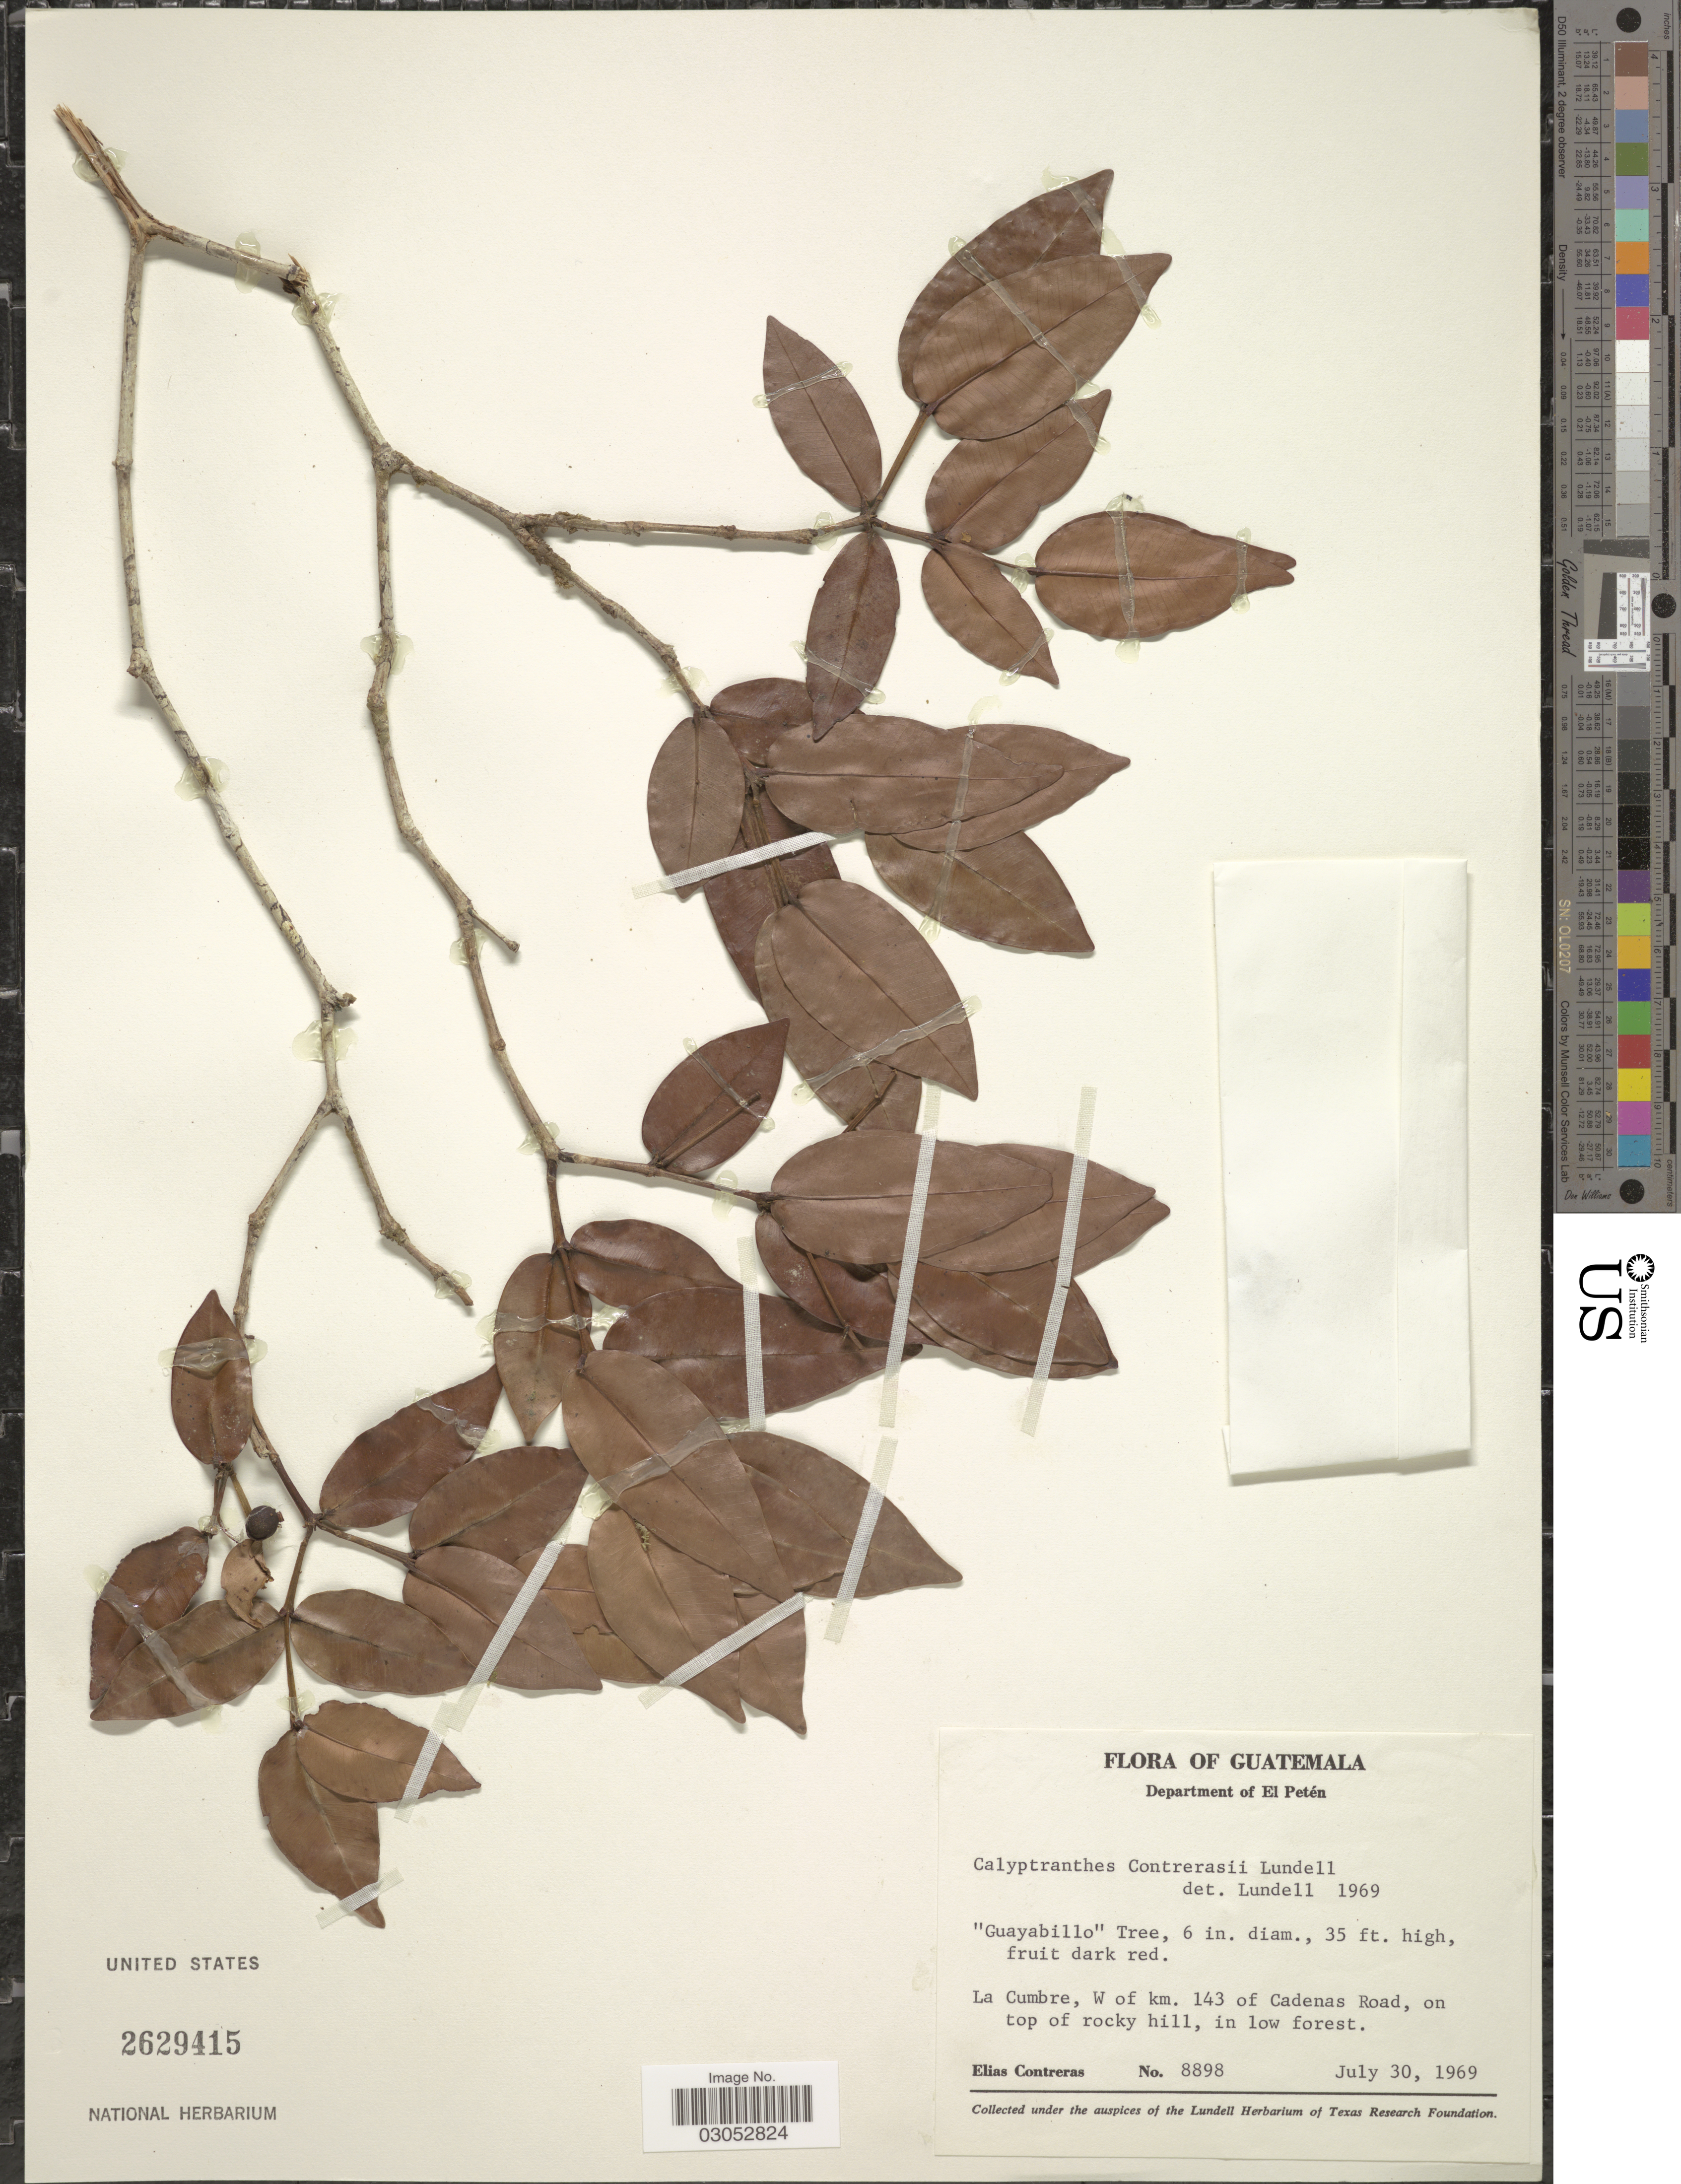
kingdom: Plantae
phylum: Tracheophyta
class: Magnoliopsida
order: Myrtales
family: Myrtaceae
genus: Myrcia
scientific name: Myrcia contrerasii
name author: (Lundell) A.R. Lourenço & Sánchez-Cháv.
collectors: E. Contreras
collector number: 8898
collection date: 1969-07-30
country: Guatemala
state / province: El Petén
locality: Department of El Petén, La Cumbre, W of km. 143 of Cadenas Road, on top of rocky hill, in low forest.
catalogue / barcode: US 2629415